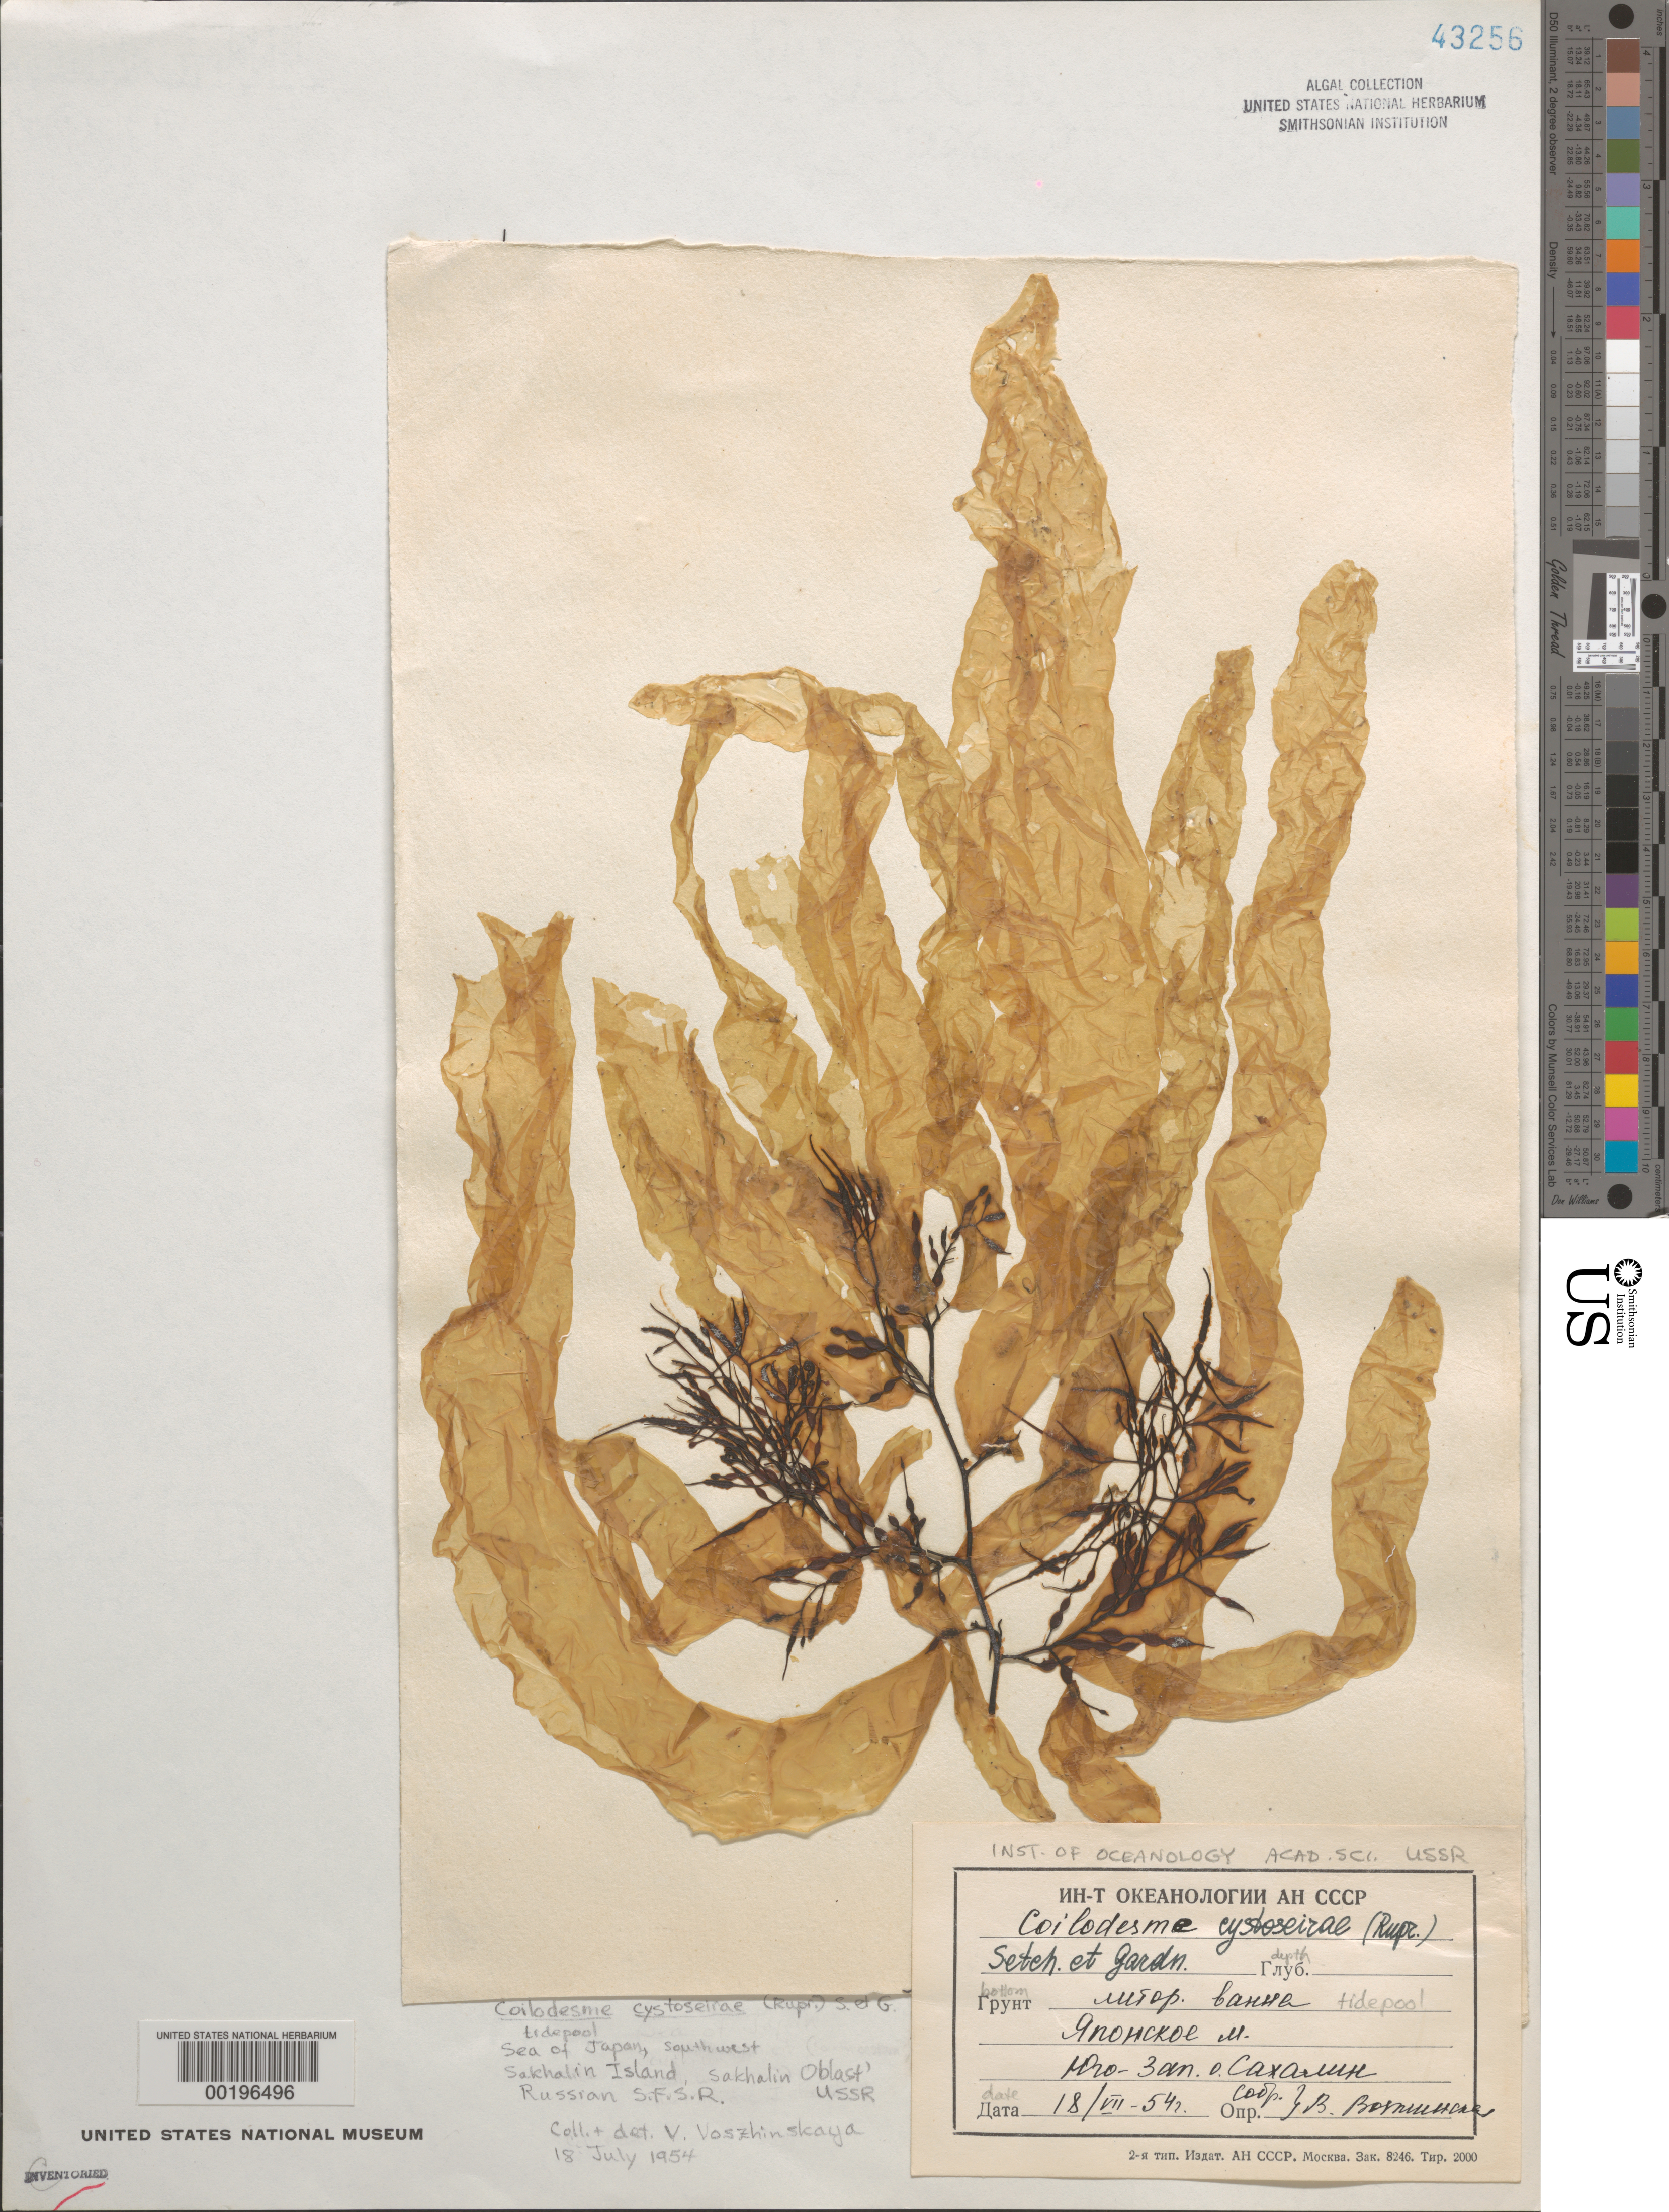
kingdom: Chromista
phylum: Ochrophyta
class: Phaeophyceae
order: Ectocarpales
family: Chordariaceae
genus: Coilodesme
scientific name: Coilodesme cystoseirae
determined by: Vozzhinskaya, V.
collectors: V. Vozzhinskaya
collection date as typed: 18 Jul 1954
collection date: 1954-07-18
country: Russian Federation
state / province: Sakhalin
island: Sakhalin Island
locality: Sea of Japan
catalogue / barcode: US 43256